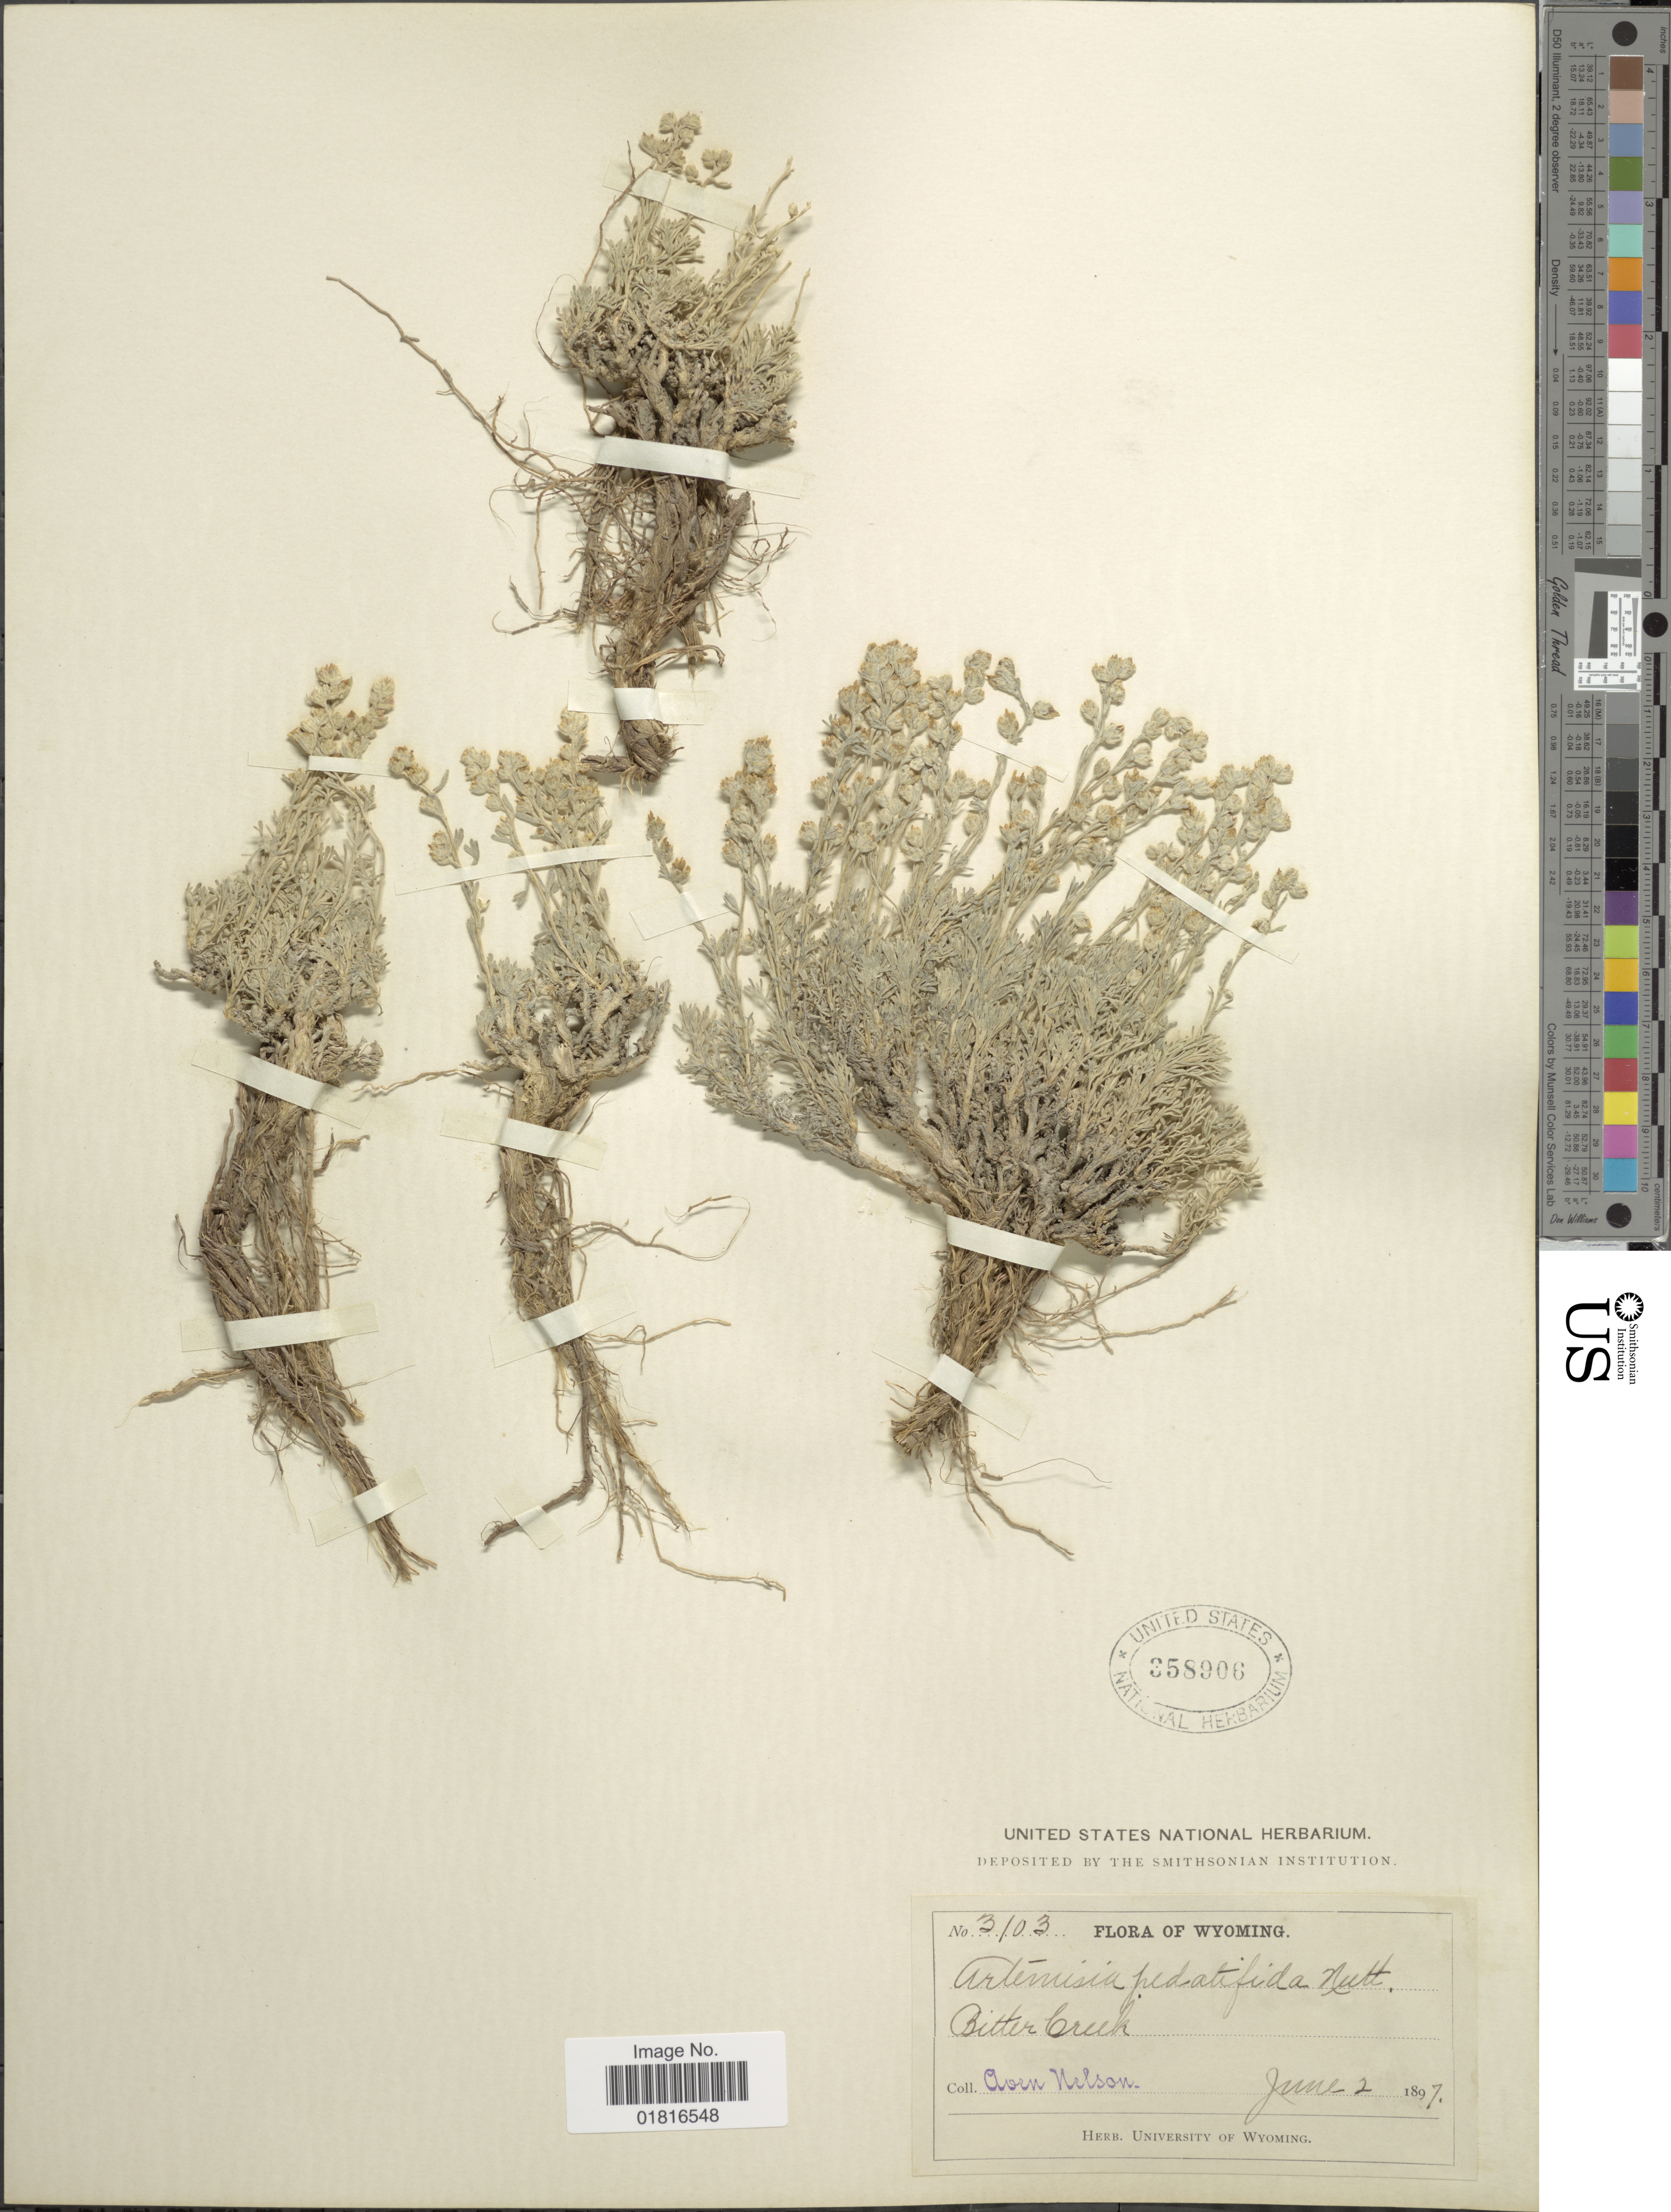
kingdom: Plantae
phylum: Tracheophyta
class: Magnoliopsida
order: Asterales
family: Asteraceae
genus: Artemisia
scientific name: Artemisia pedatifida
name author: Nutt.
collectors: A. Nelson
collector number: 3103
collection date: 1897-06-02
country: United States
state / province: Wyoming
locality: Bitter Creek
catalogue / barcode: US 358906